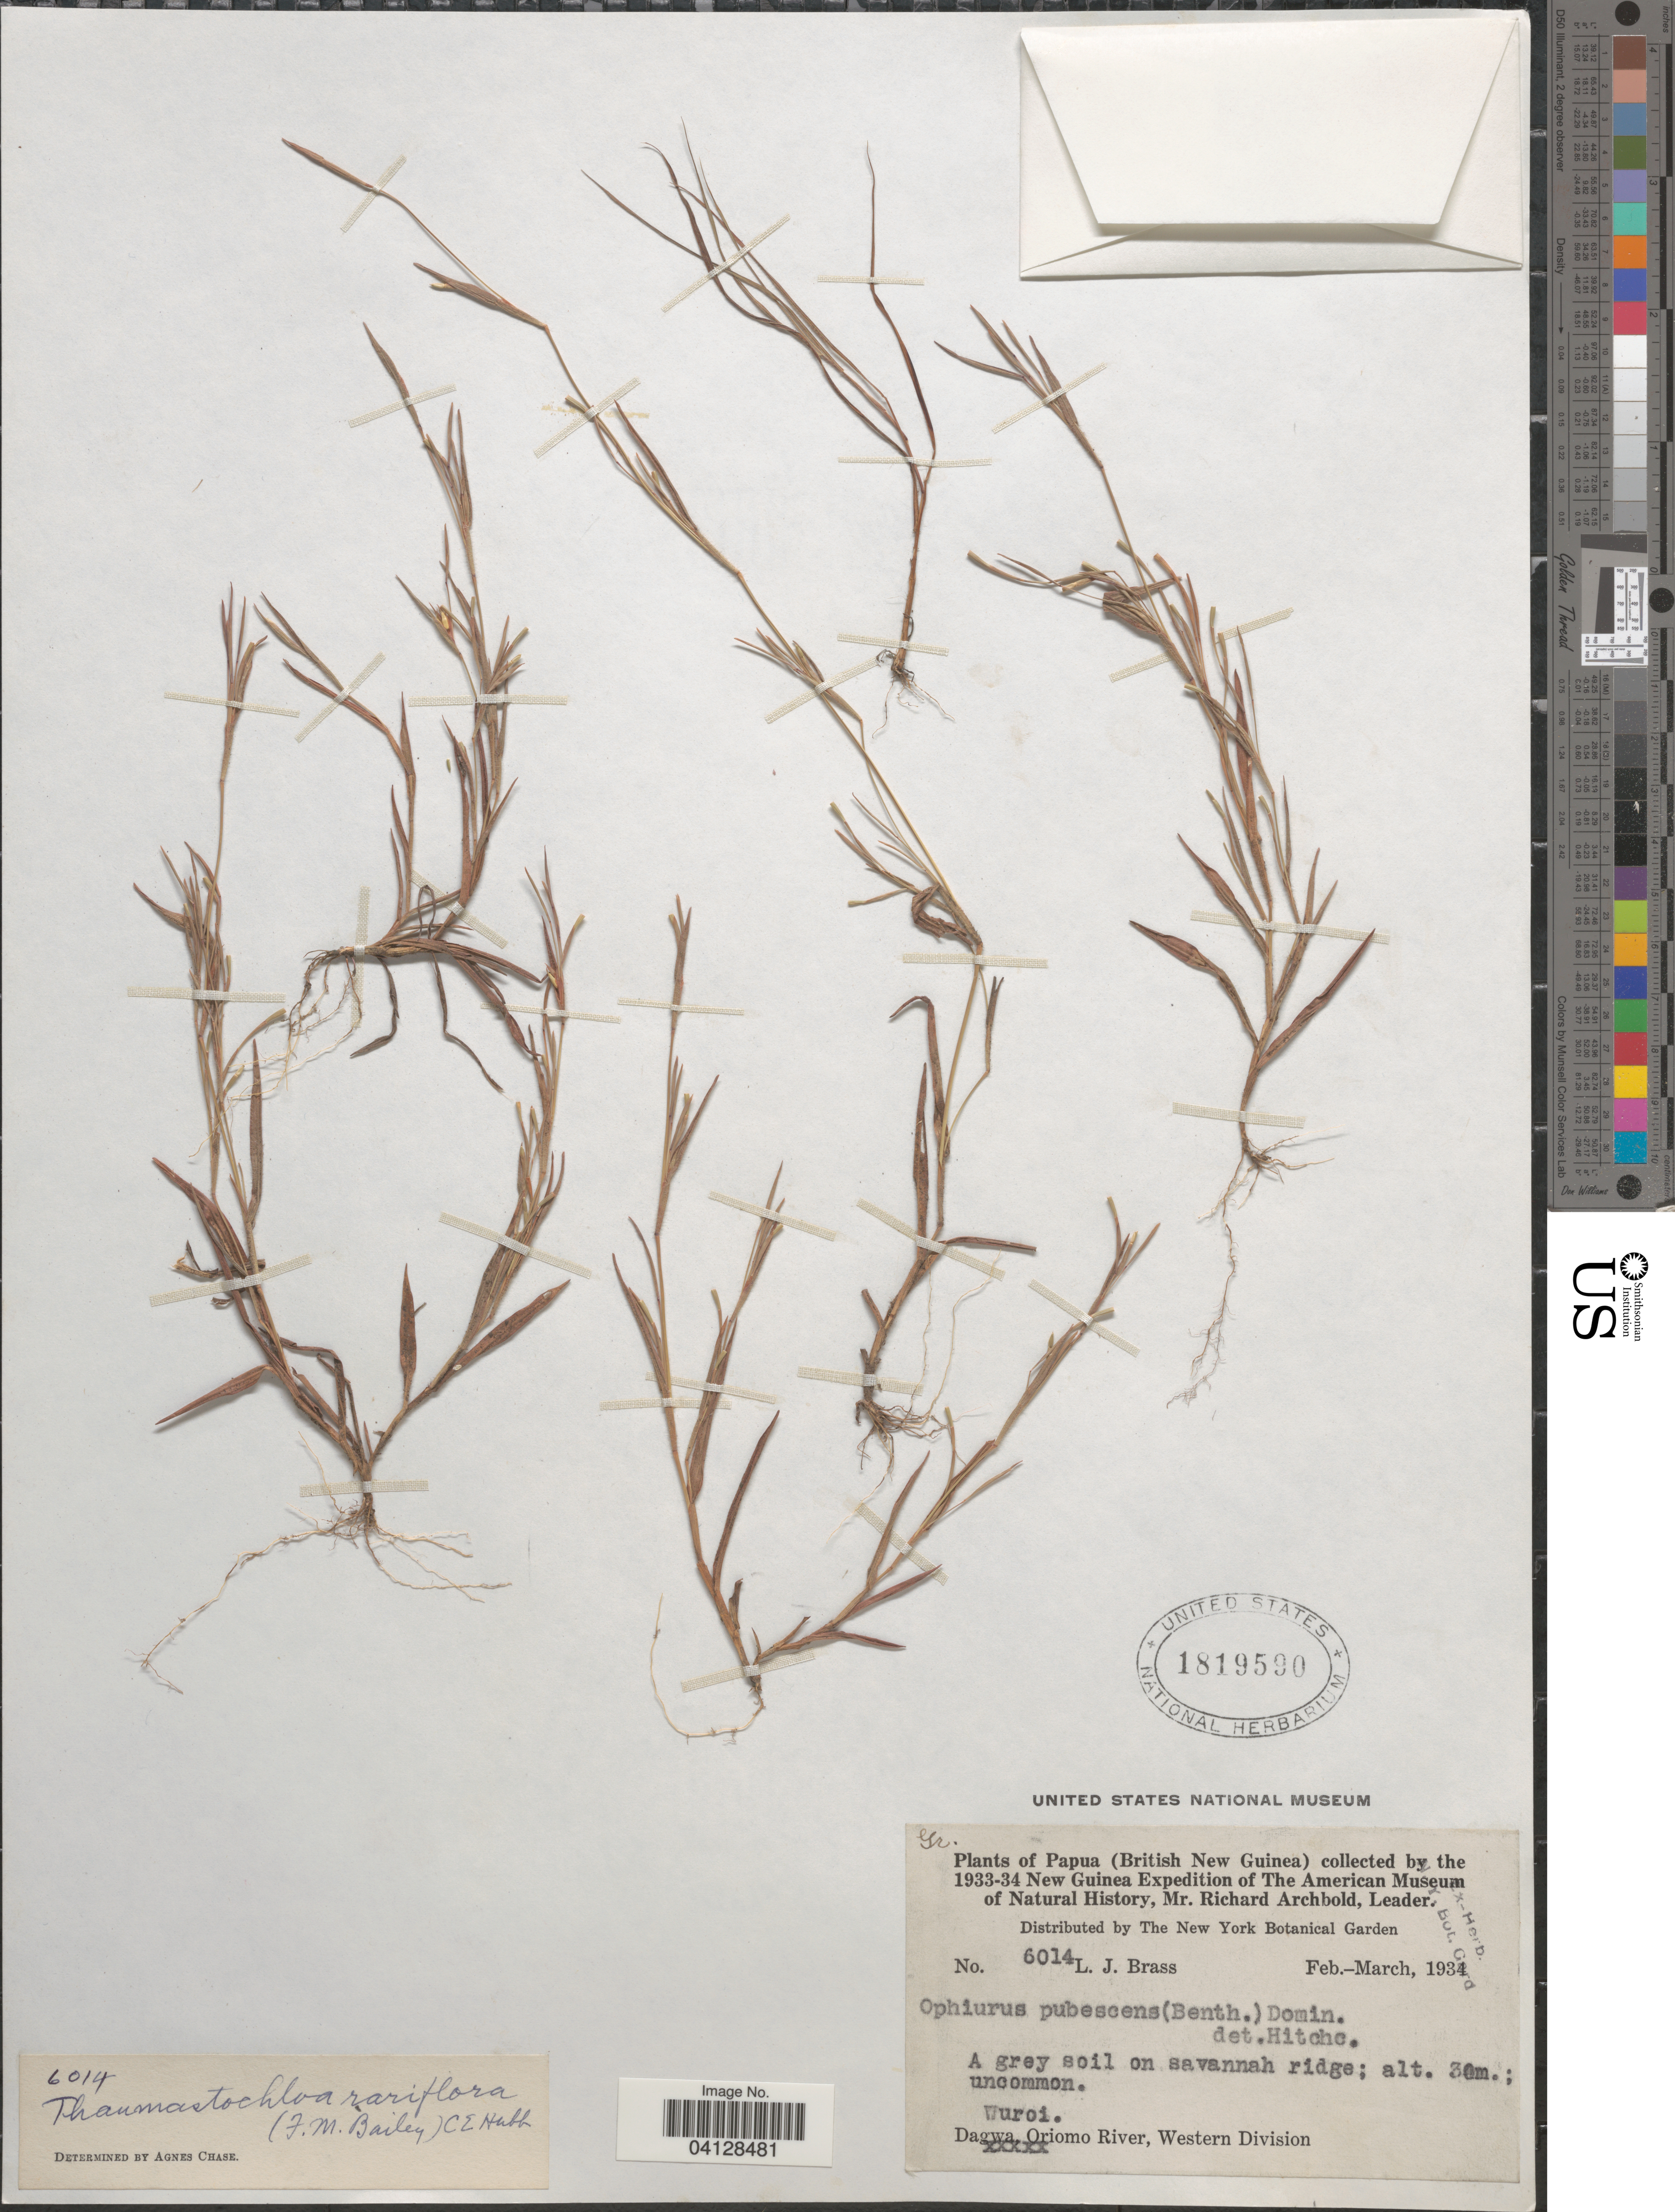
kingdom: Plantae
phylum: Tracheophyta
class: Liliopsida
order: Poales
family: Poaceae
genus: Thaumastochloa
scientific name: Thaumastochloa rariflora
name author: (F.M. Bailey) C.E. Hubb.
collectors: L. J. Brass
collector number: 6014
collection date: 1934-02/1934-03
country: Papua New Guinea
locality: Papua (British New Guinea). The 1933-34 New Guinea Expedition of The American Museum of Natural History. Wuroi. Oriomo River, Western Division.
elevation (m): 30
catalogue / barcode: US 1819590